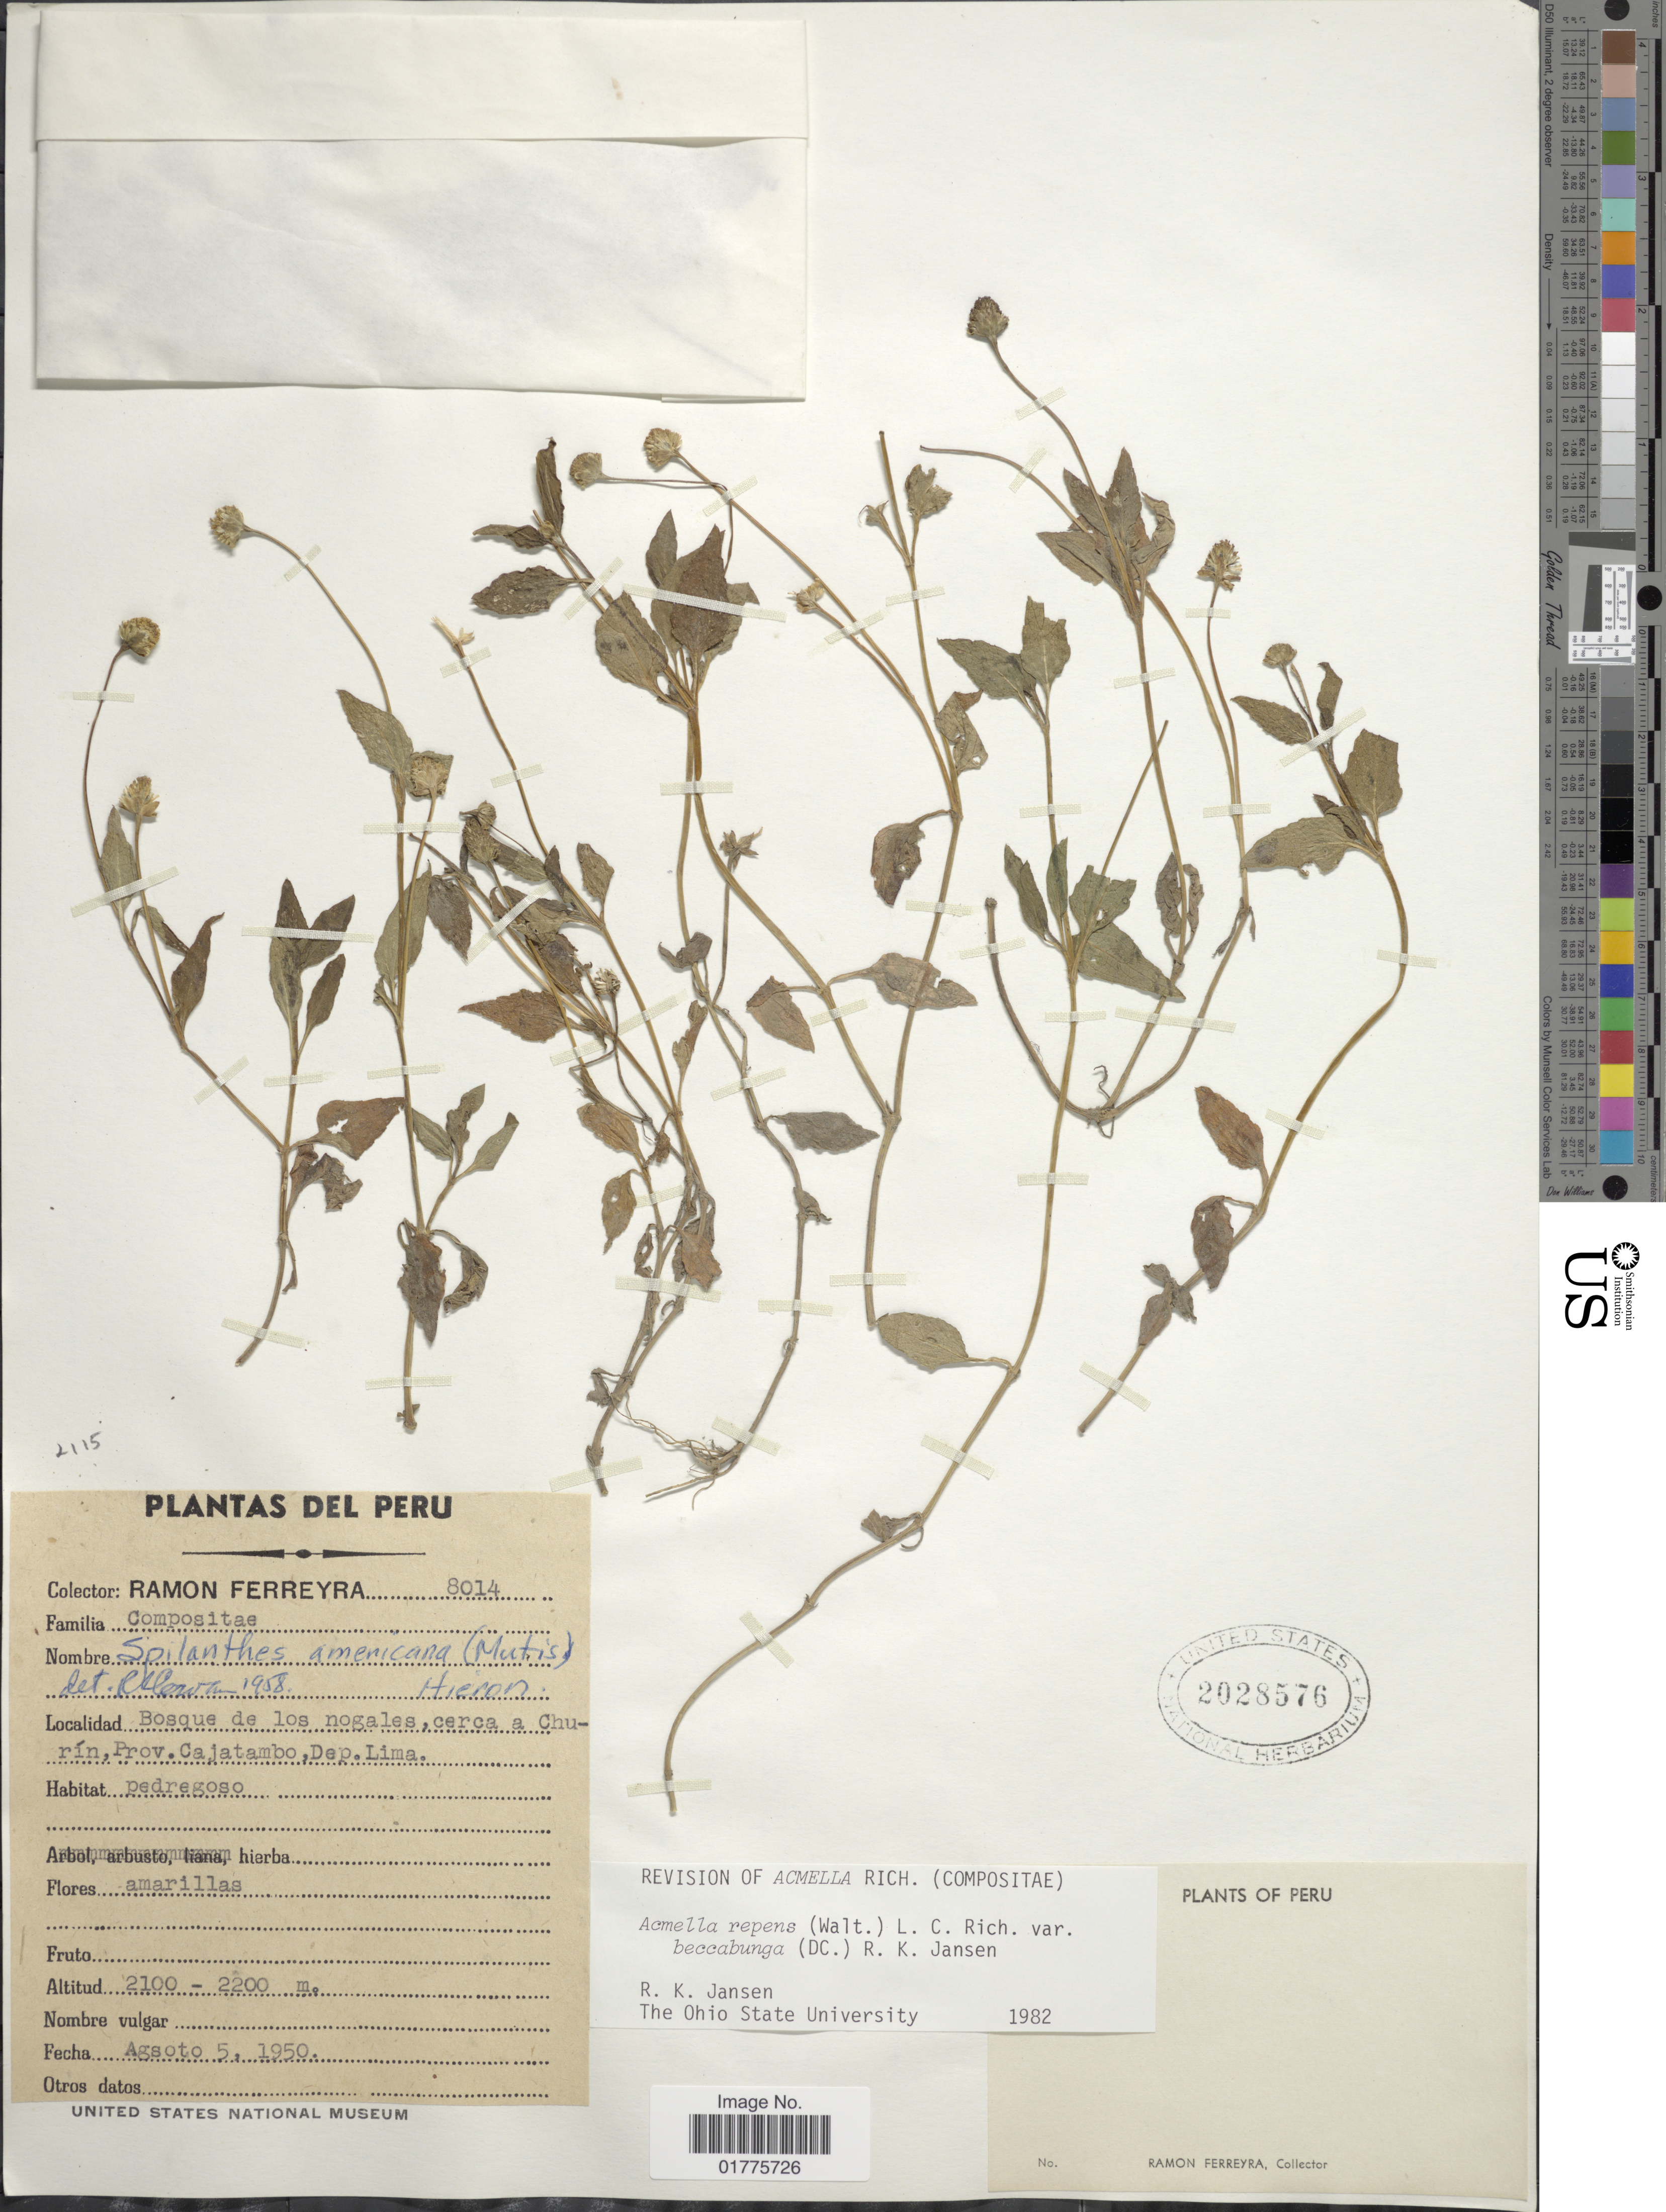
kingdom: Plantae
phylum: Tracheophyta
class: Magnoliopsida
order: Asterales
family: Asteraceae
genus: Acmella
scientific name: Acmella repens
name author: (Walter) Rich.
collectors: R. A. Ferreyra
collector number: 8014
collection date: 1950-08-05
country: Peru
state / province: Lima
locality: Bosque de los nogales, cerca a Churín, Prov. Cajatambo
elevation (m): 2100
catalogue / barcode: US 2028576